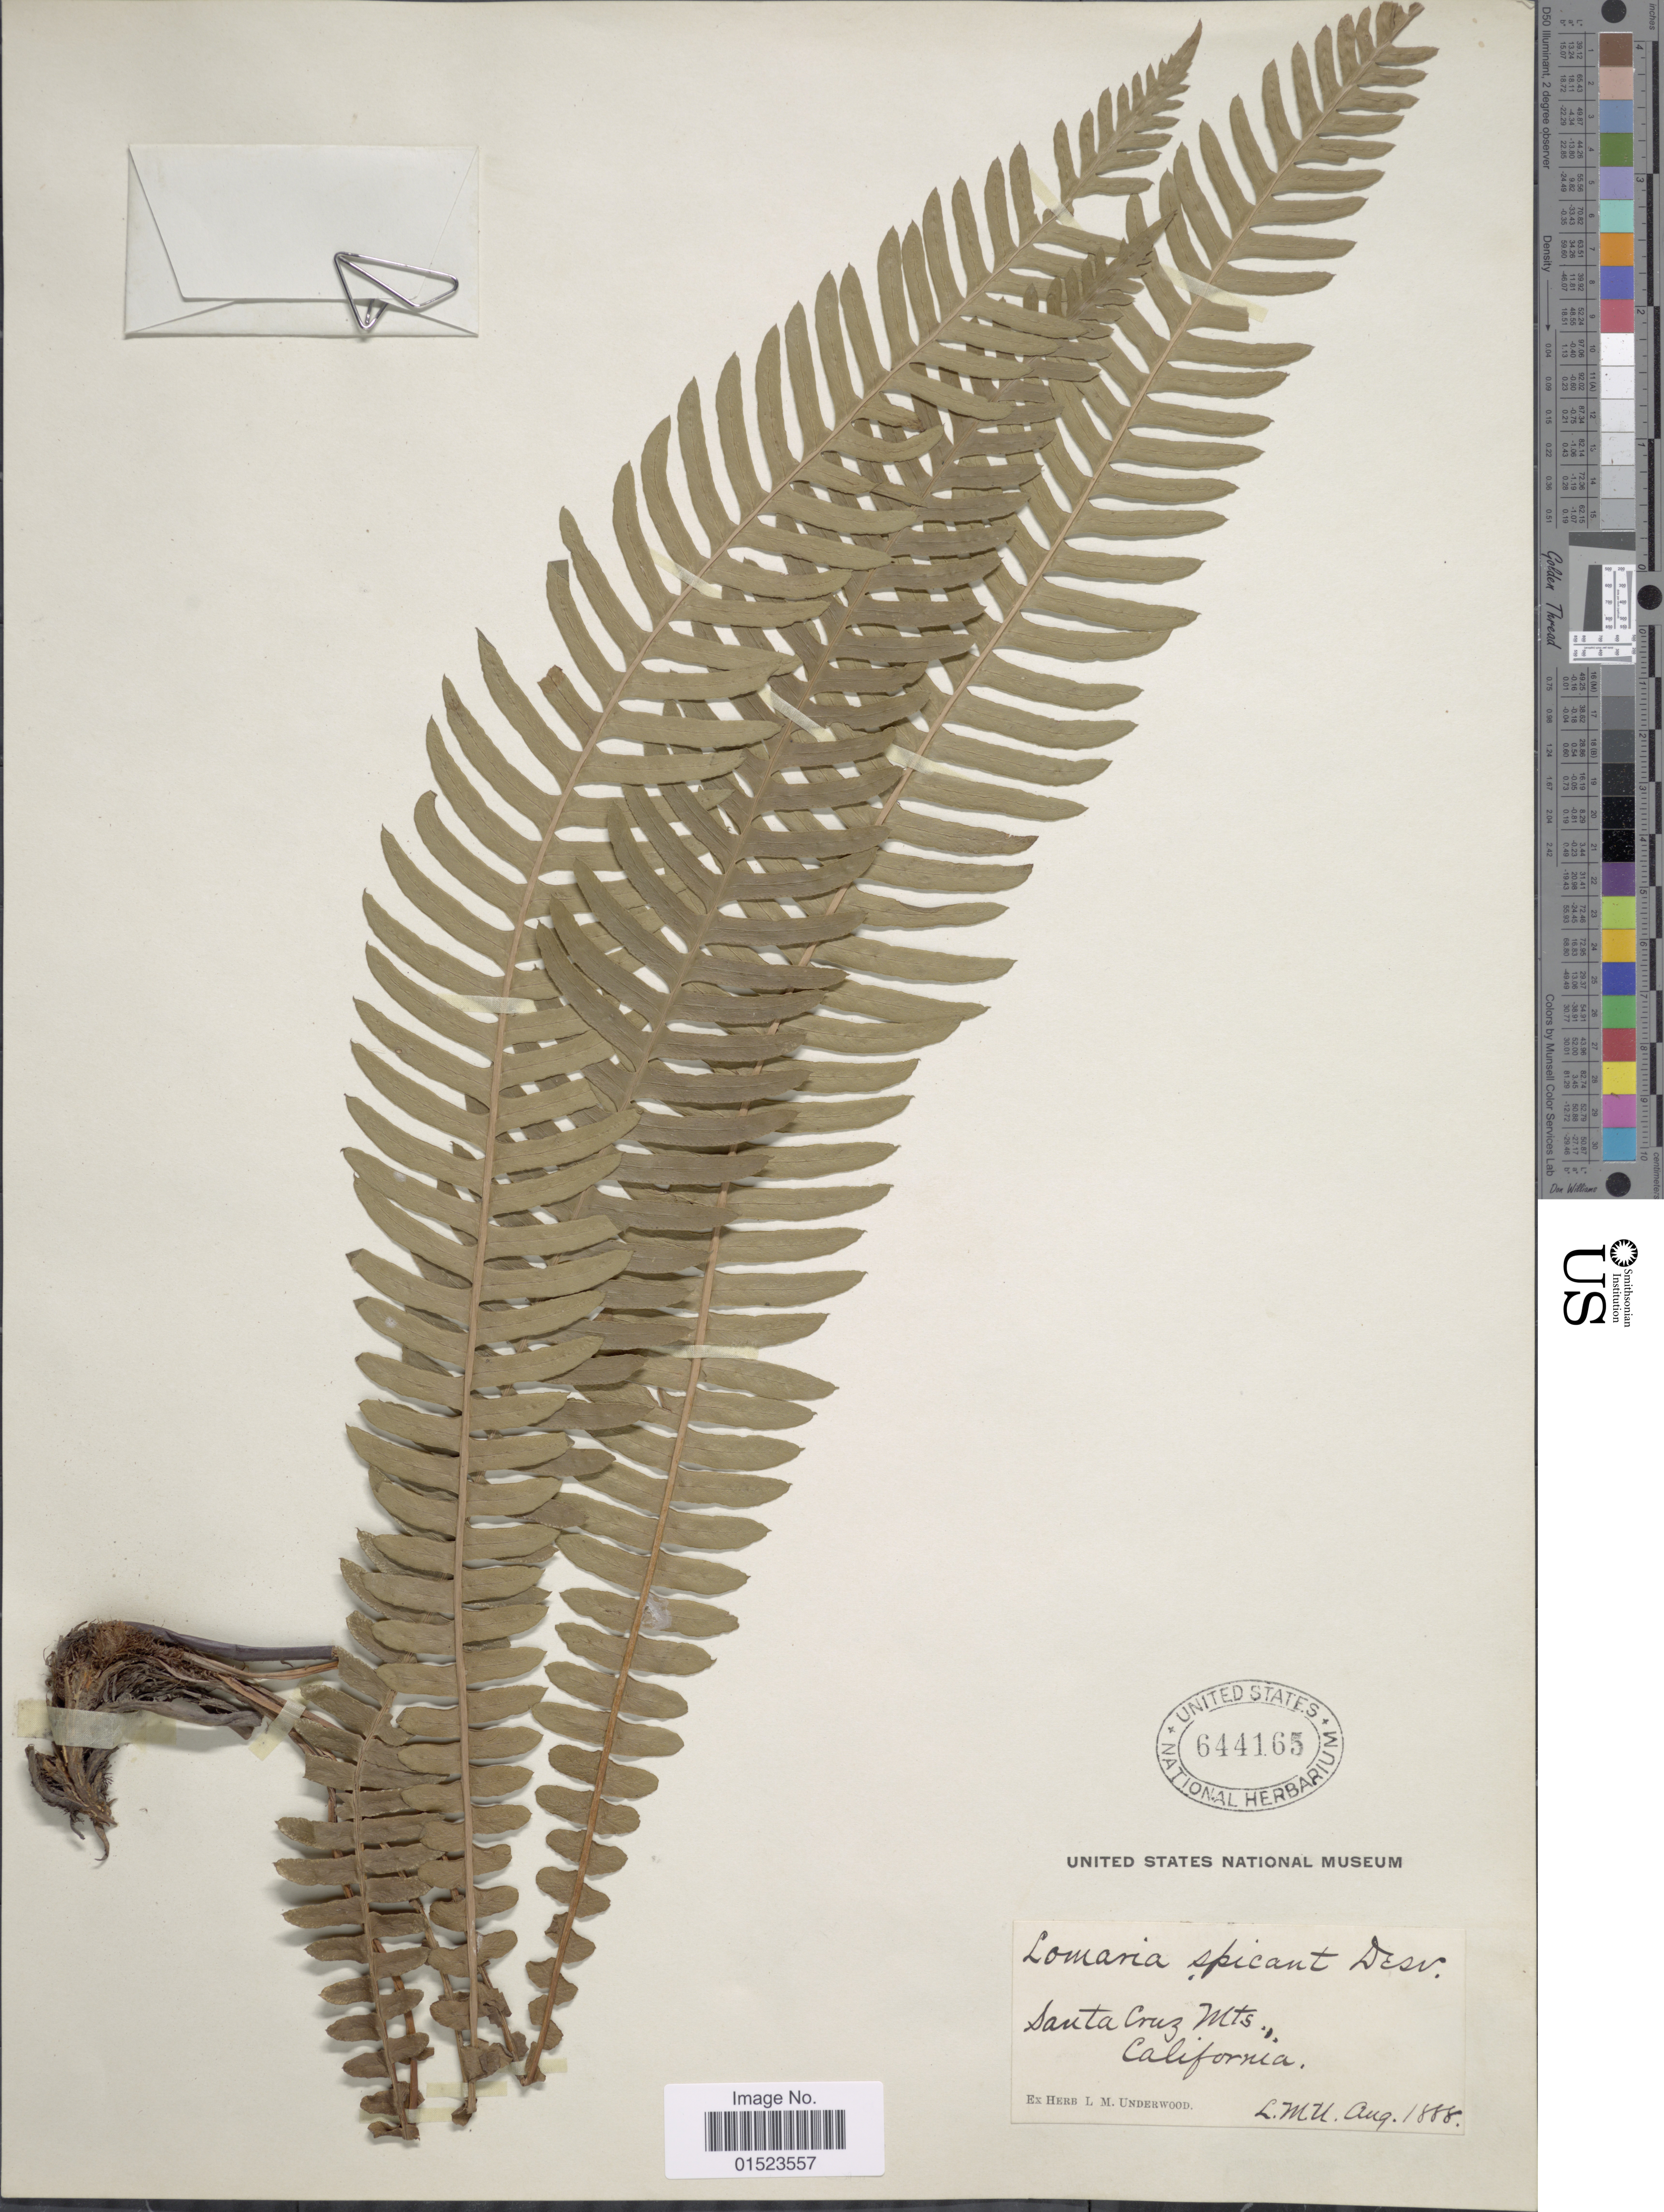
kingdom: Plantae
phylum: Tracheophyta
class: Polypodiopsida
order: Polypodiales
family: Blechnaceae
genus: Blechnum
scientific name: Blechnum spicant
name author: (L.) Sm.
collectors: L. M. Underwood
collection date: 1888-08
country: United States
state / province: California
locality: Santa Cruz Mts.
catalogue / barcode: US 644165